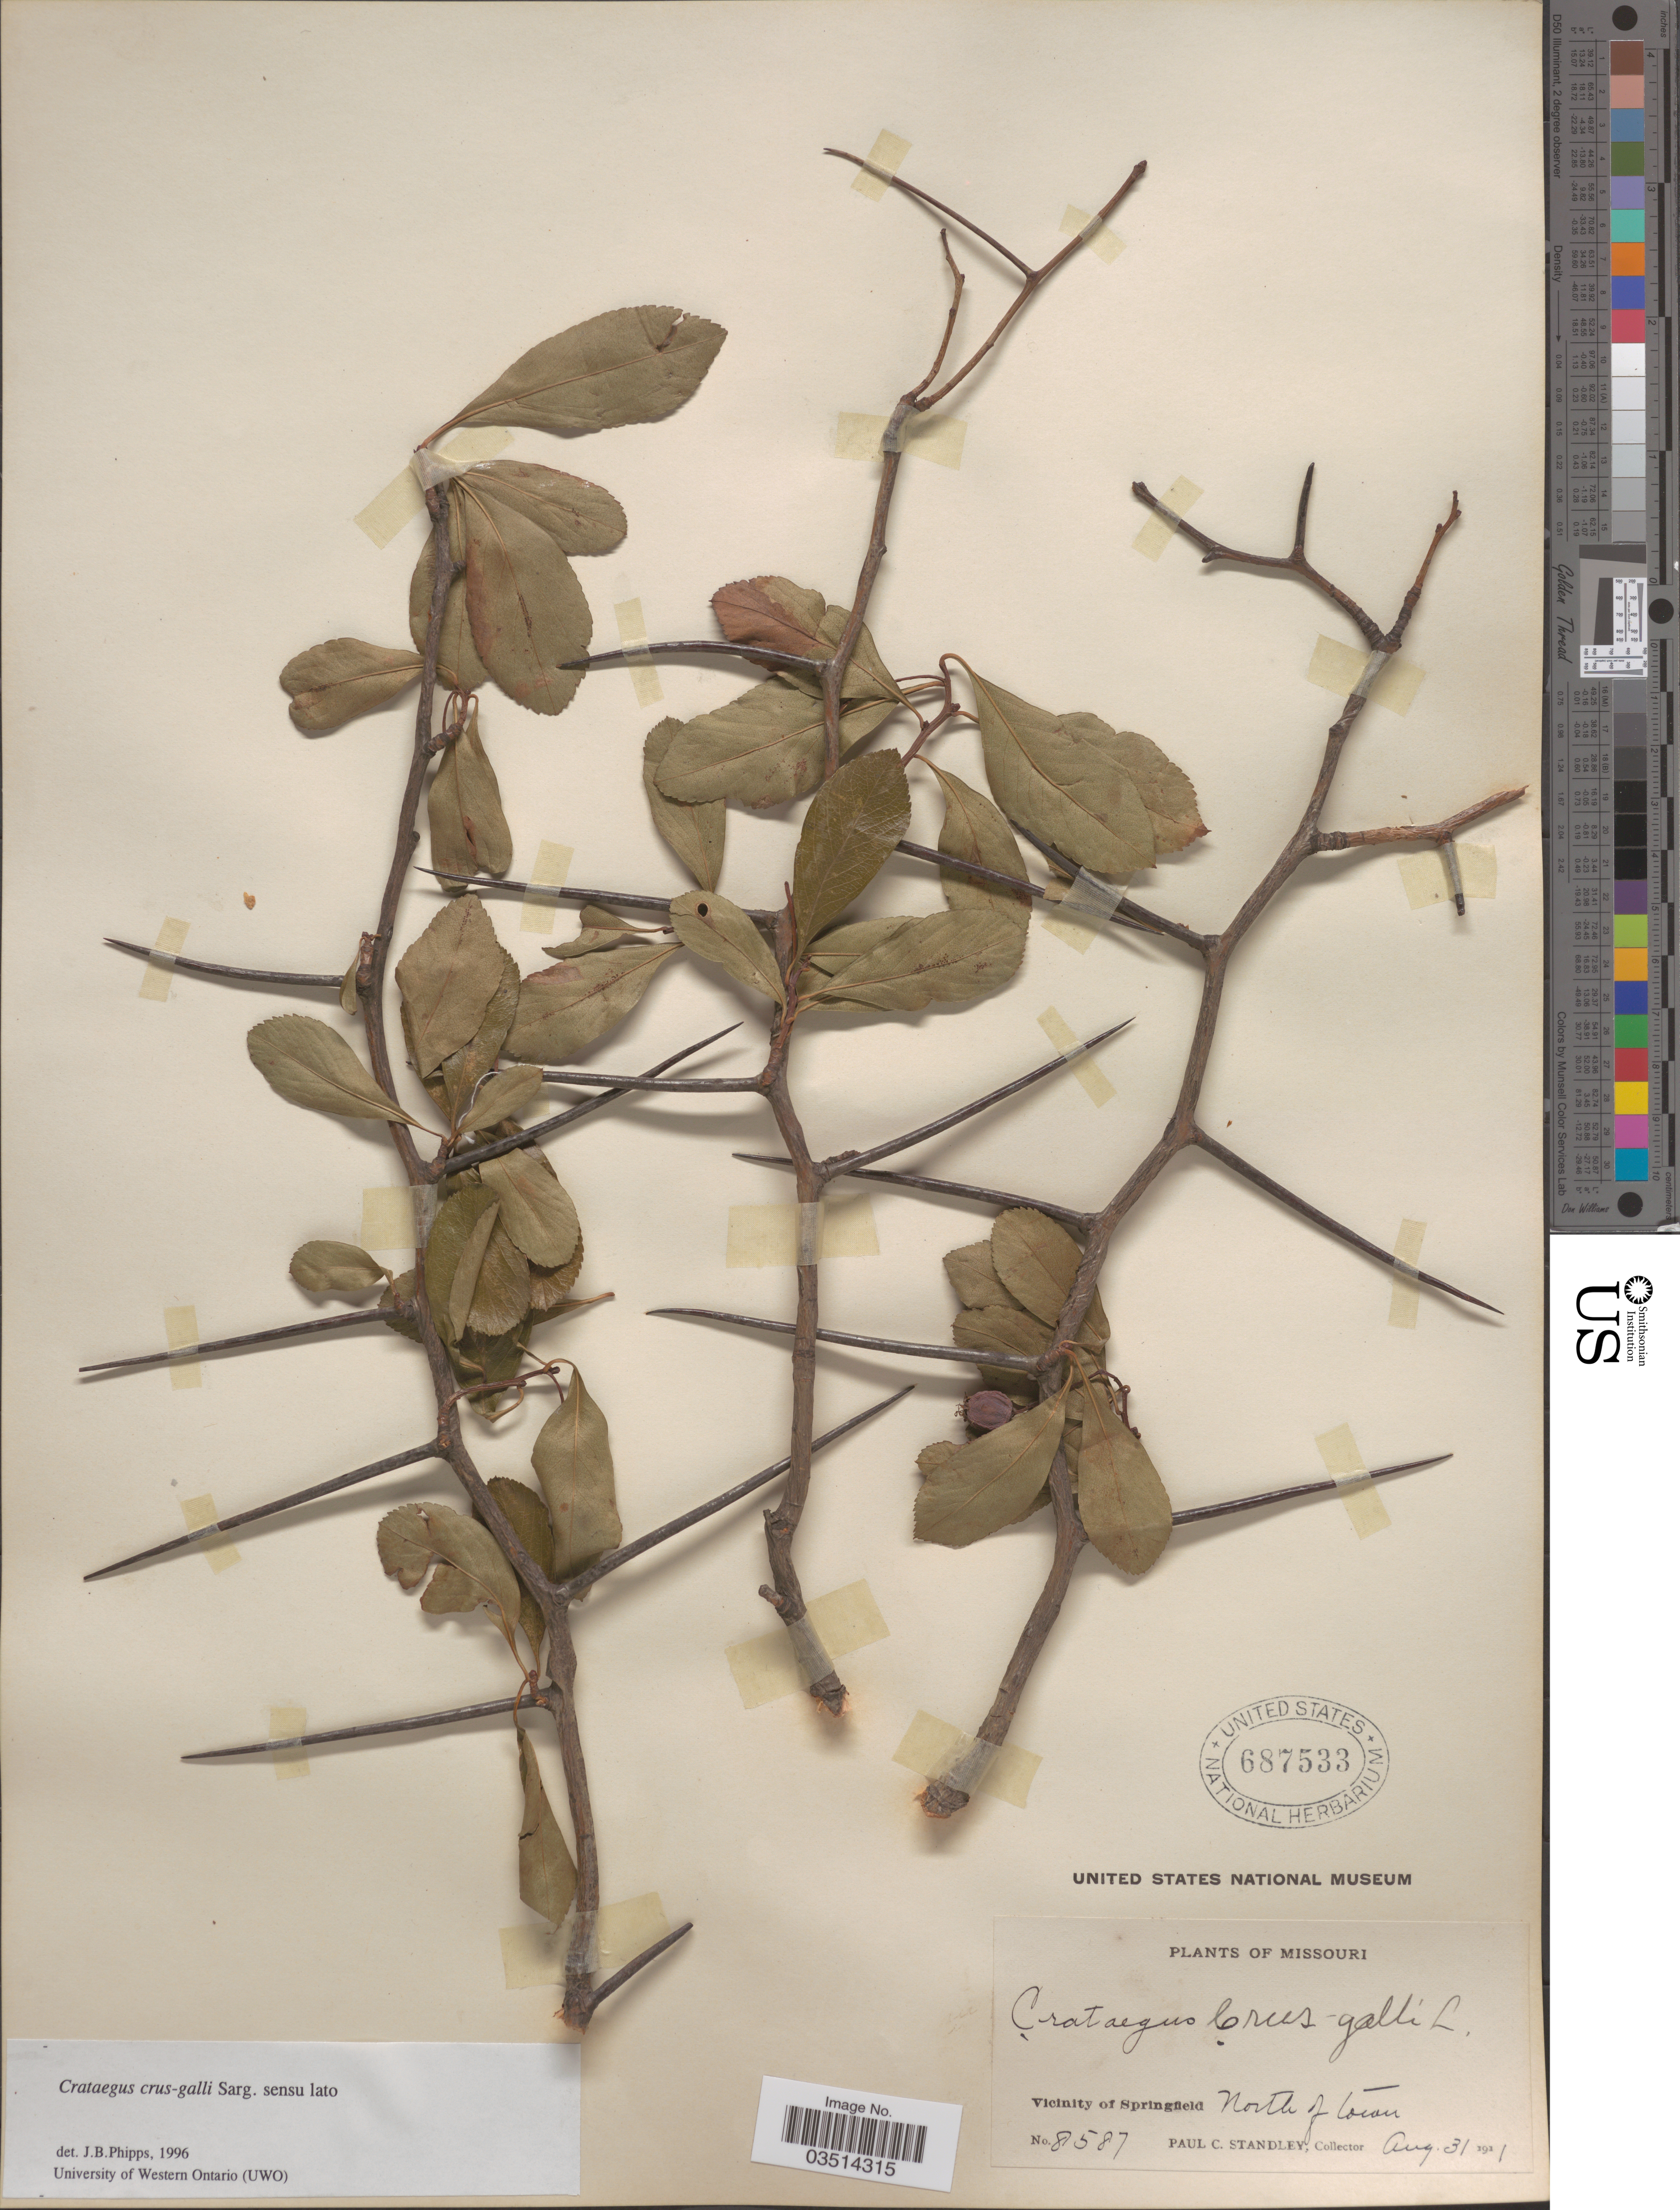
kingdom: Plantae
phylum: Tracheophyta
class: Magnoliopsida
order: Rosales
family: Rosaceae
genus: Crataegus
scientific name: Crataegus crus-galli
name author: L.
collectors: P. C. Standley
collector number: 8587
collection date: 1911-08-31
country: United States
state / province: Missouri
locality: Vicinity of Springfield. North of Town.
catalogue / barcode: US 687533